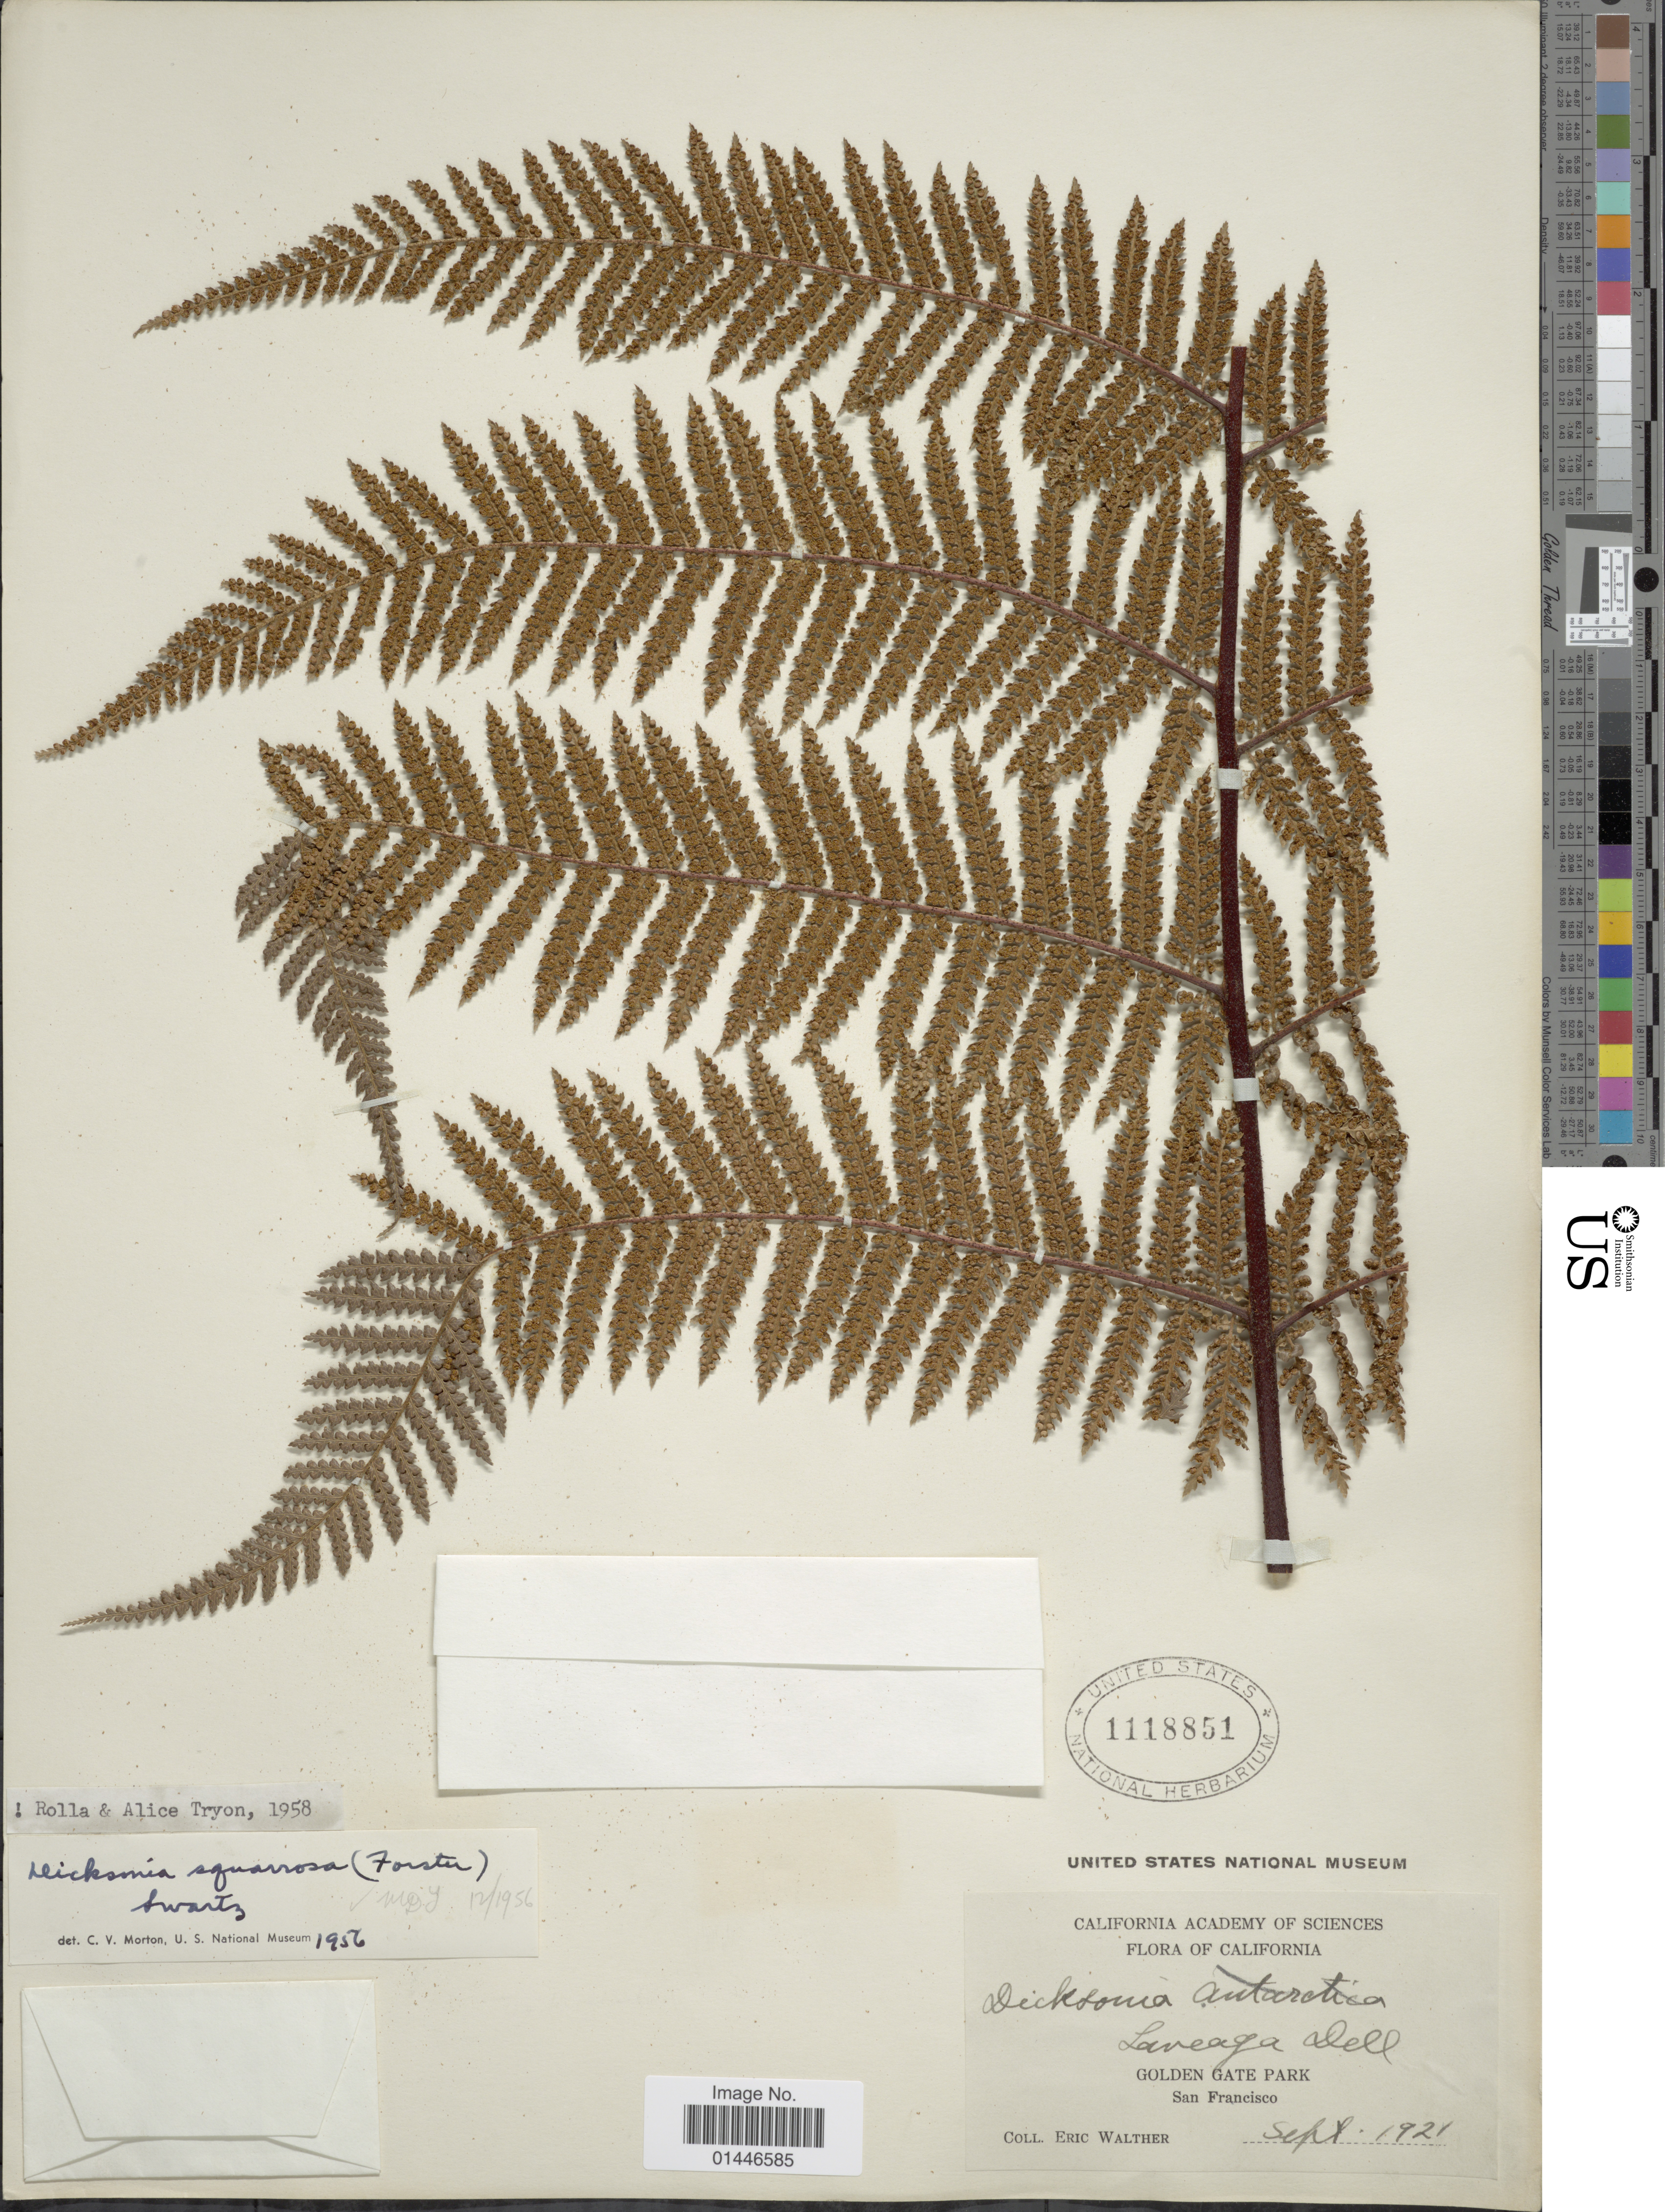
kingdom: Plantae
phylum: Tracheophyta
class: Polypodiopsida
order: Cyatheales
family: Dicksoniaceae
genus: Dicksonia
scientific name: Dicksonia squarrosa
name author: Sw.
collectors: E. Walther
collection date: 1921-09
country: United States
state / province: California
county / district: San Francisco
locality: Laveaga Dell, Golden Gate Park, San Francisco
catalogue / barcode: US 1118851